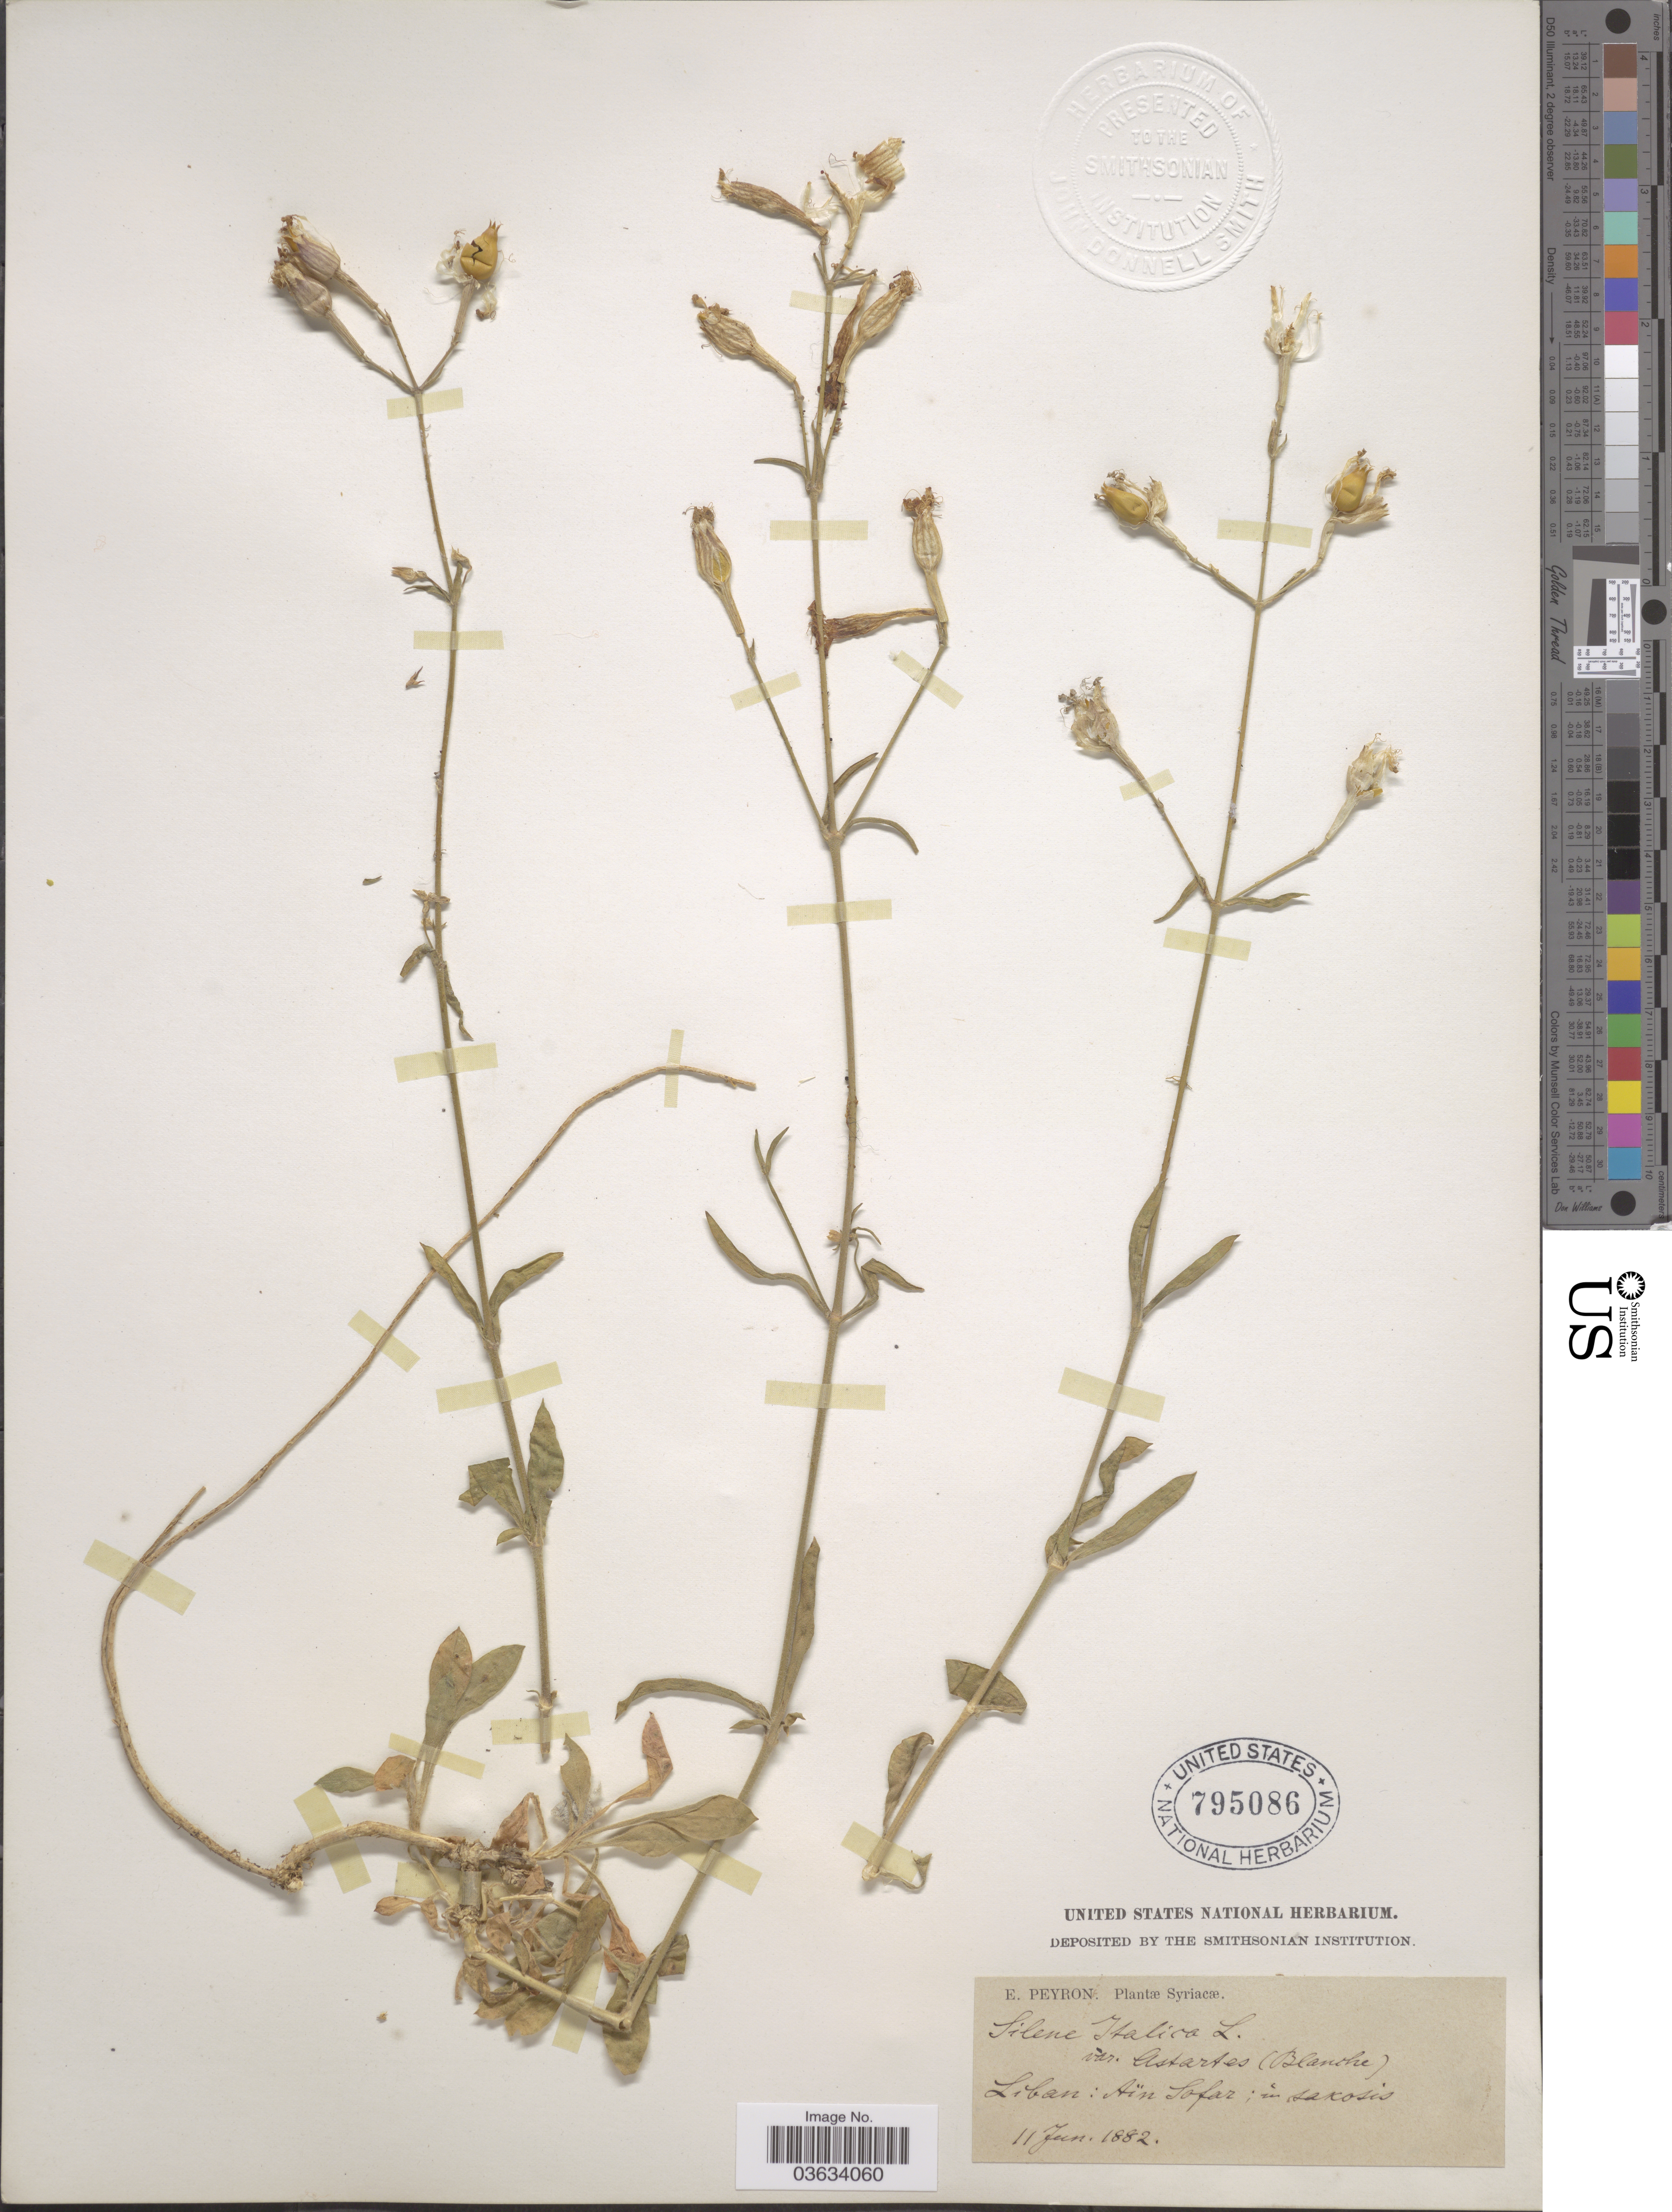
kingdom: Plantae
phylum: Tracheophyta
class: Magnoliopsida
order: Caryophyllales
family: Caryophyllaceae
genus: Silene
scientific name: Silene italica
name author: (L.) Pers.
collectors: E. Peyron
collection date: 1882-06-11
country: Lebanon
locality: Liban; Aïn Sofar.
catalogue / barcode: US 795086